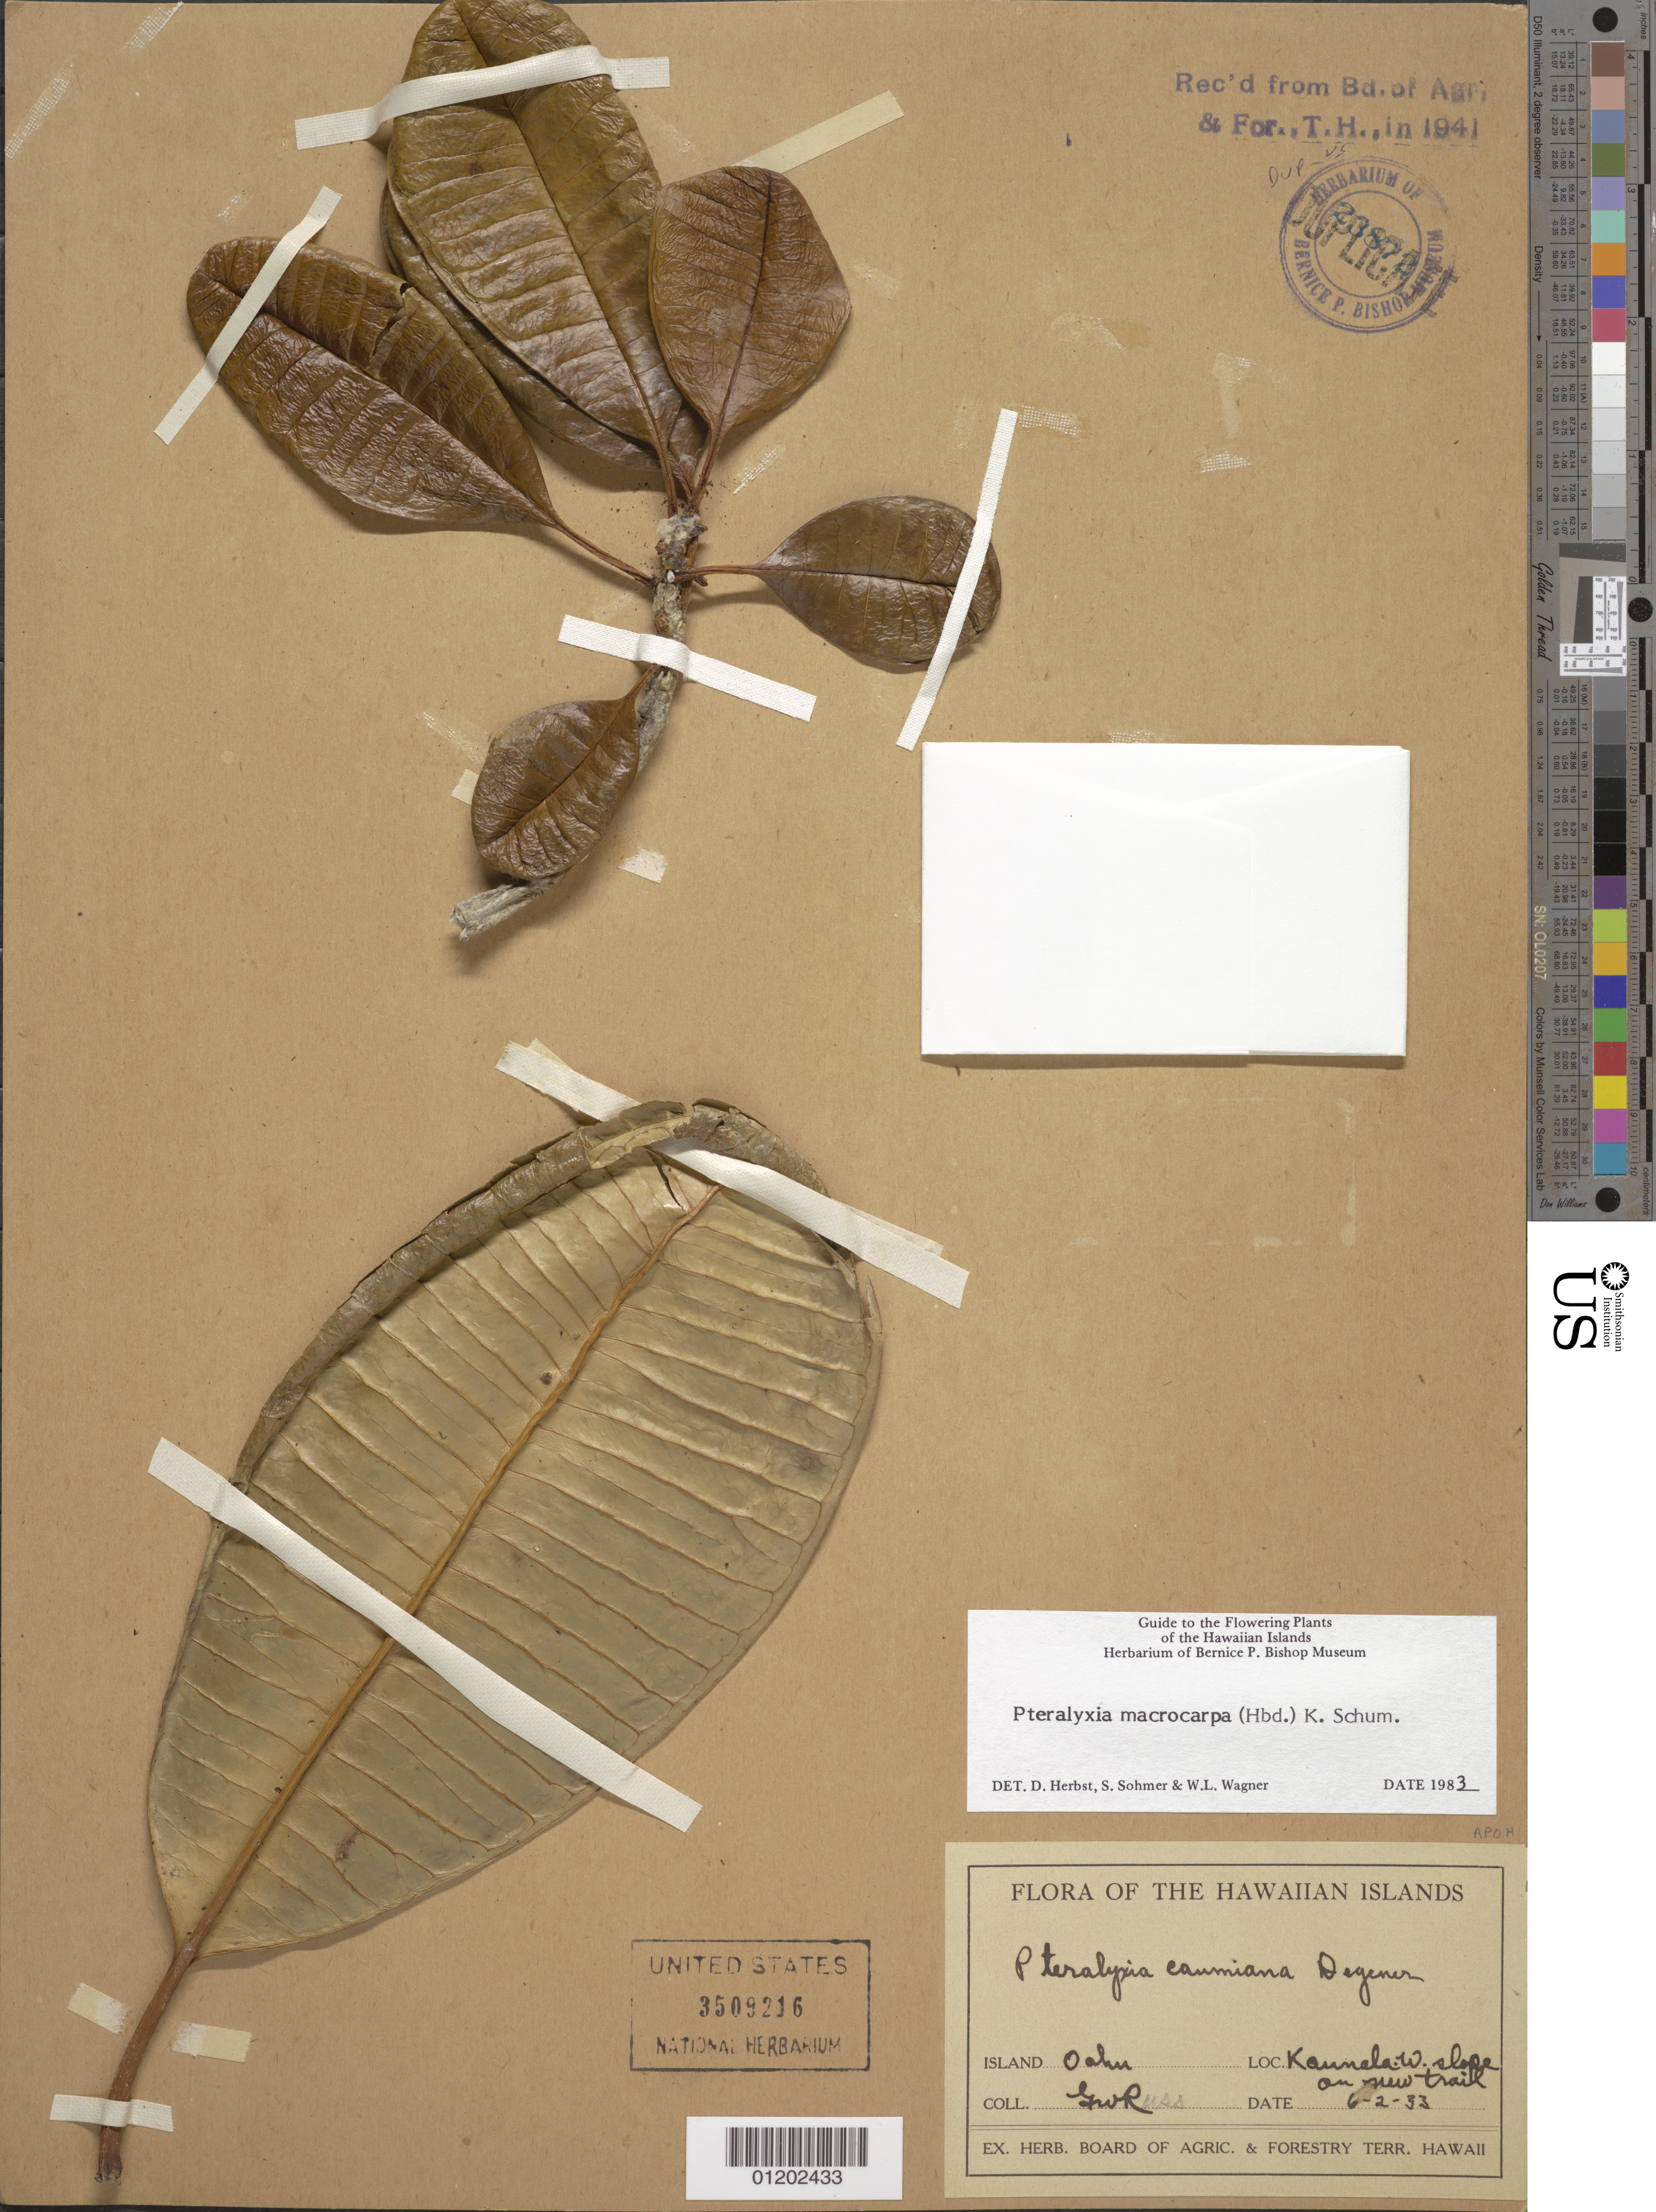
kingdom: Plantae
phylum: Tracheophyta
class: Magnoliopsida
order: Gentianales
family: Apocynaceae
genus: Pteralyxia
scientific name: Pteralyxia macrocarpa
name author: (Hillebr.) K. Schum.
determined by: Herbst, D. R.; Sohmer, S. H.; Wagner, W. L.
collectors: G. Russ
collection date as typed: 6-2-33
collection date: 1933-02-06 or 1933-06-02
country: United States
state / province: Hawaii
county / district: Honolulu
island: Oahu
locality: Kaunala, W slope on new trail.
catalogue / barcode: US 3509216